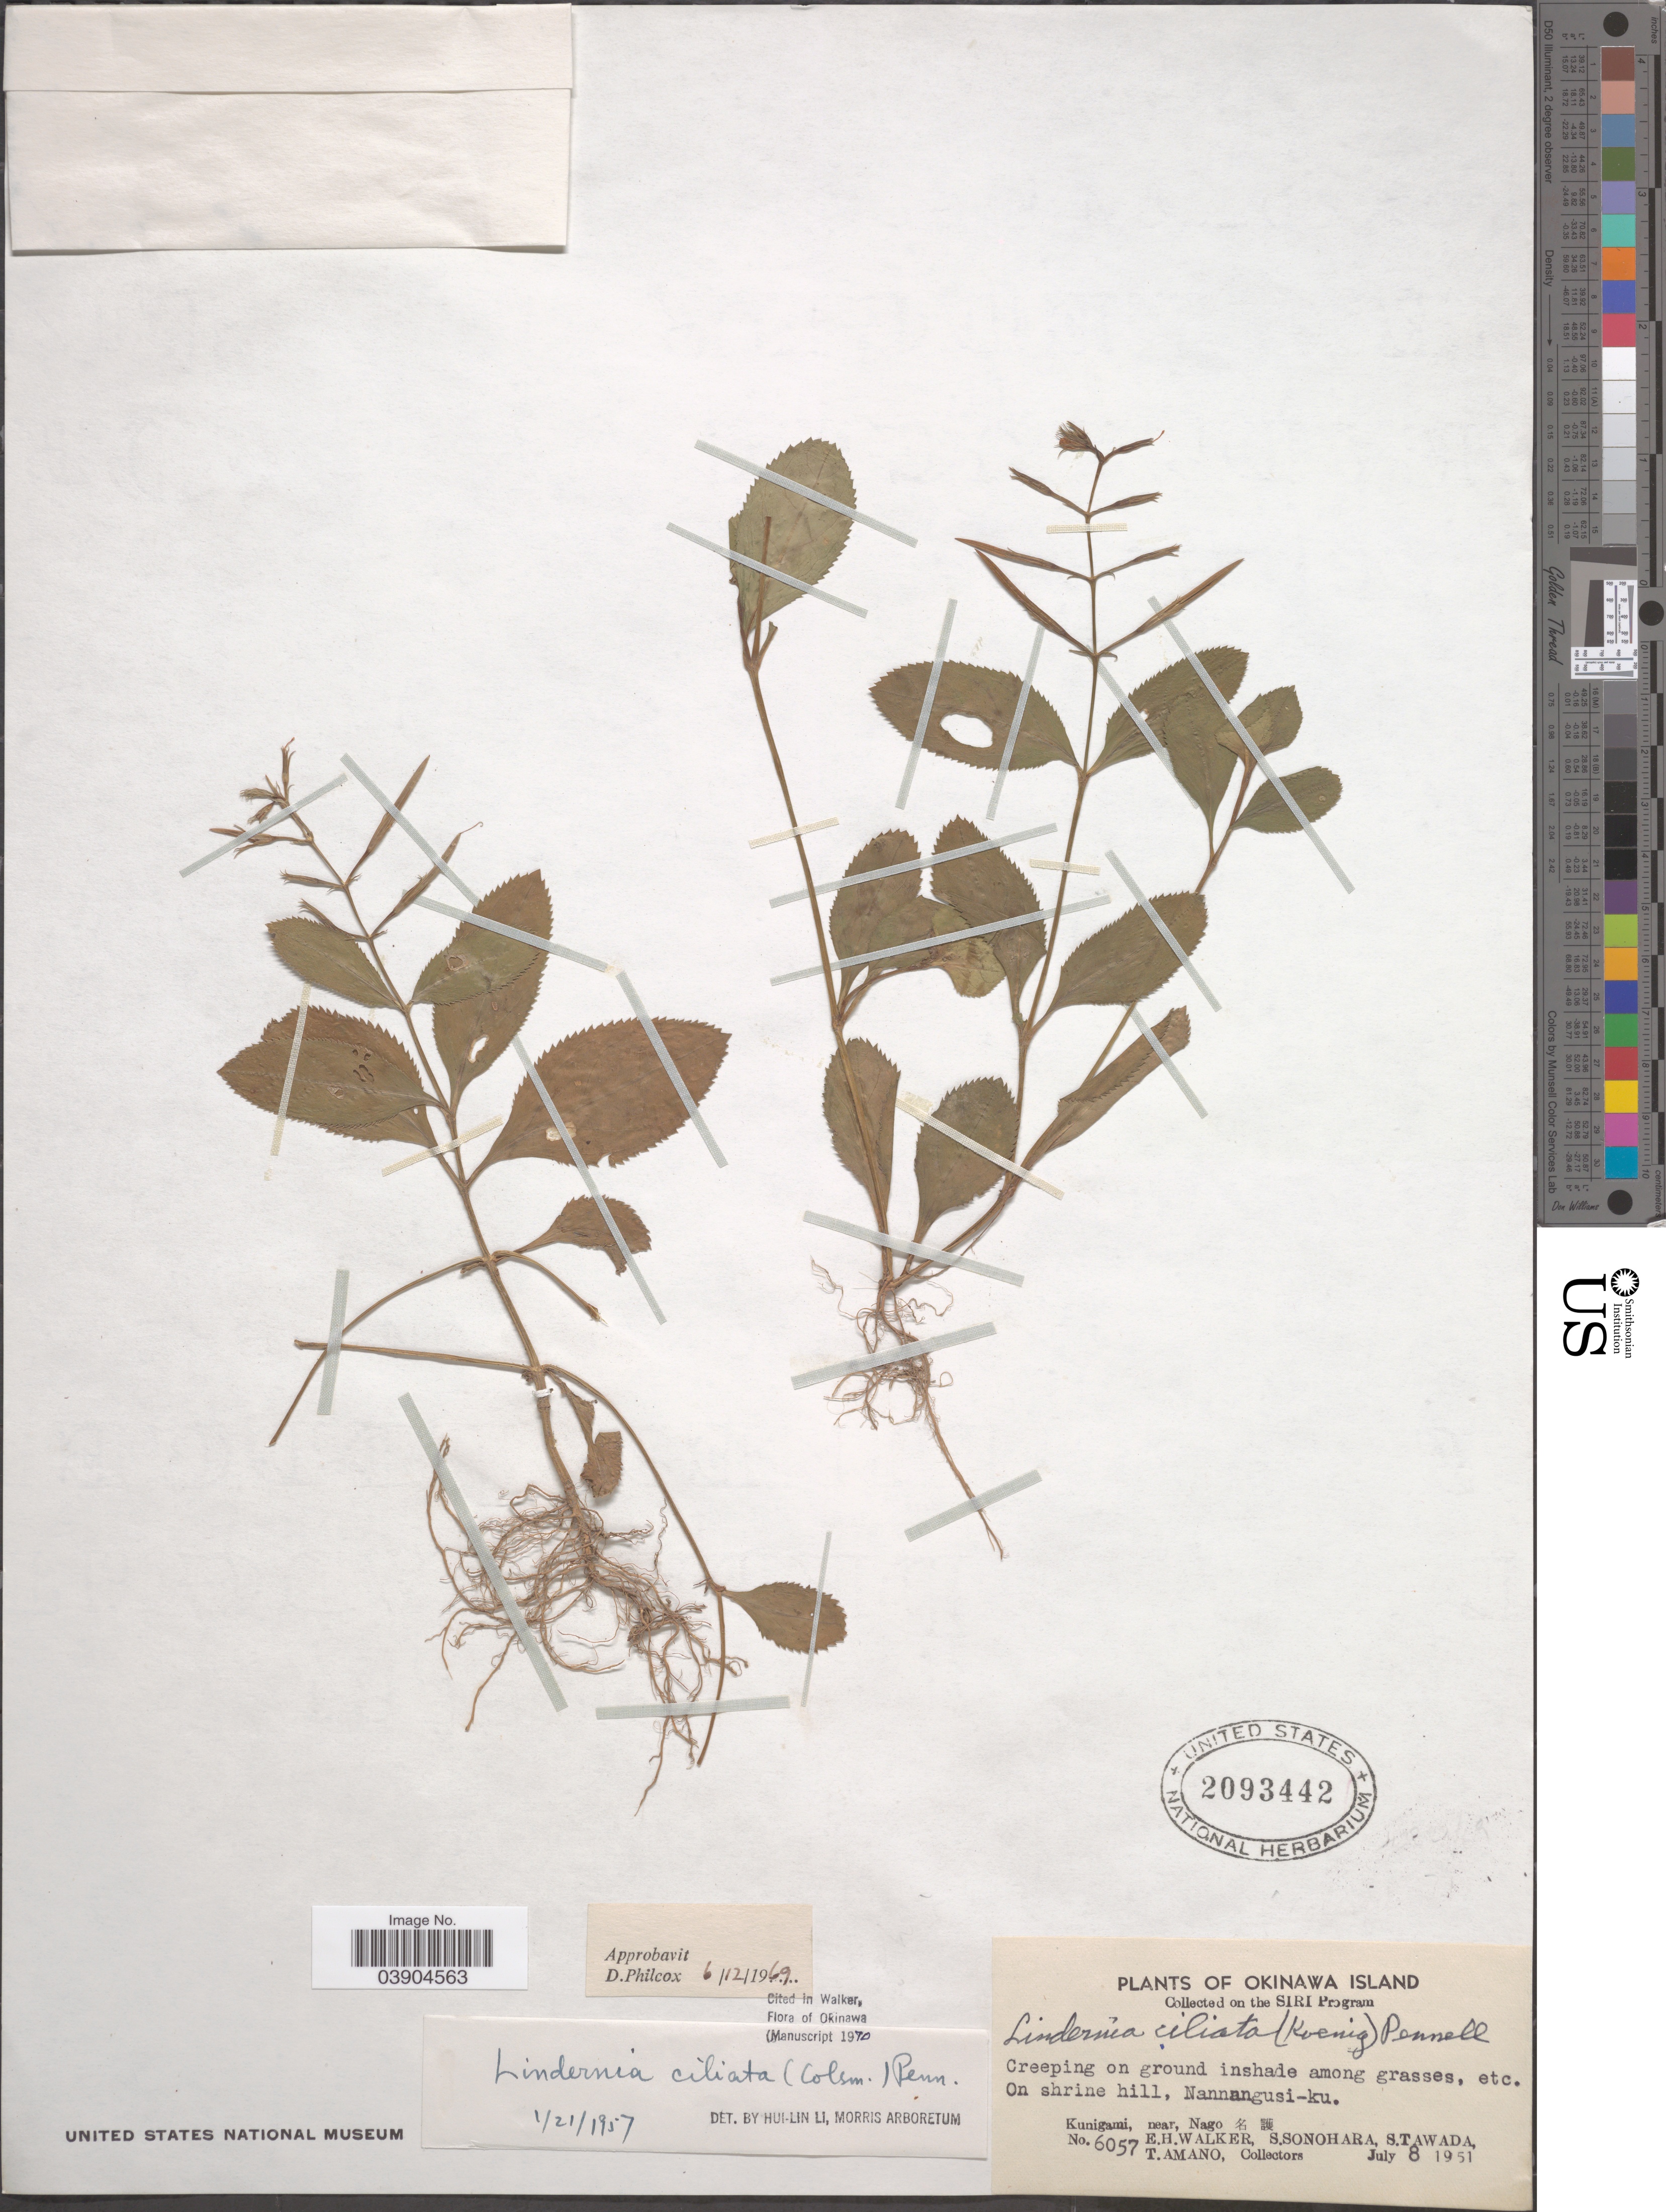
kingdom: Plantae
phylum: Tracheophyta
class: Magnoliopsida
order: Lamiales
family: Linderniaceae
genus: Lindernia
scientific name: Lindernia ciliata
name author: (Colsm.) Pennell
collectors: E. H. Walker, S. Sonohara, S. Tawada & T. Amano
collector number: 6057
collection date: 1951-07-08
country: Japan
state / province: Okinawa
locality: Okinawa Island. Nannangusi-ku. Kunigami, near, Nago X.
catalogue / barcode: US 2093442